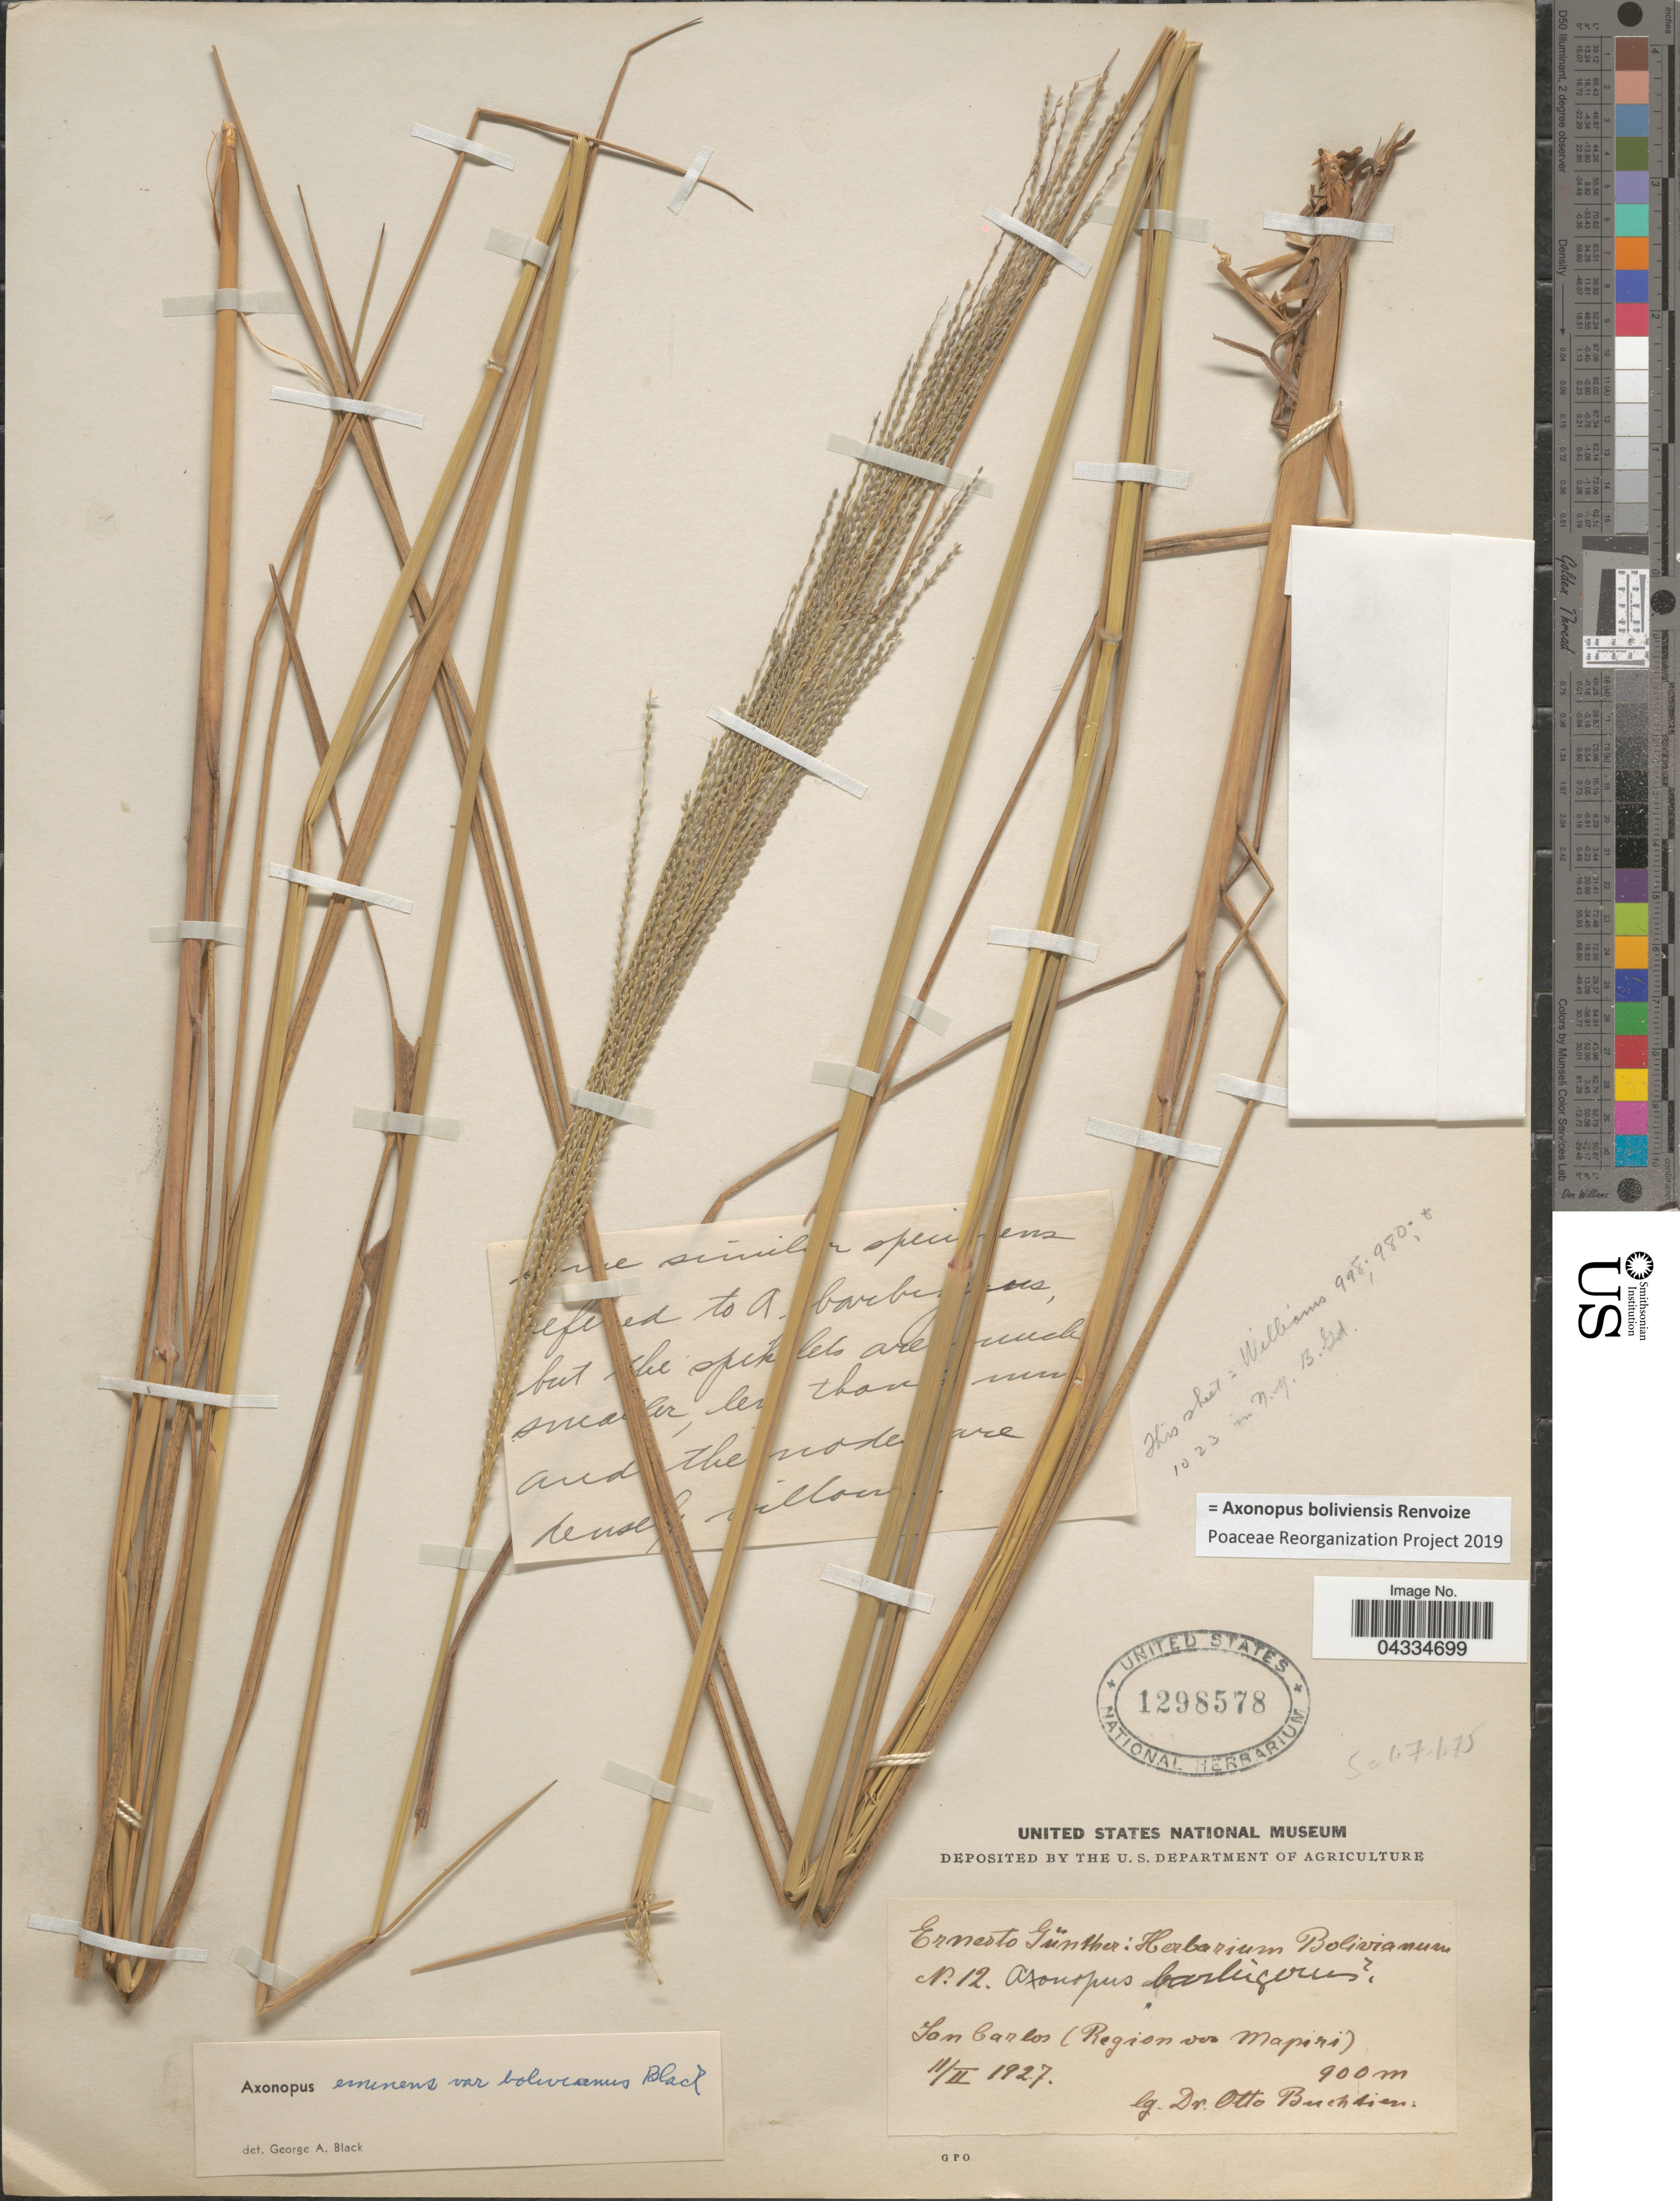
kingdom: Plantae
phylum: Tracheophyta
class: Liliopsida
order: Poales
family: Poaceae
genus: Axonopus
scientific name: Axonopus boliviensis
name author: Renvoize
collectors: O. Buchtien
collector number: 12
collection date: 1927-02-11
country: Bolivia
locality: San Carlos (Region von Mapiri).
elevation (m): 900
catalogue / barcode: US 1298578